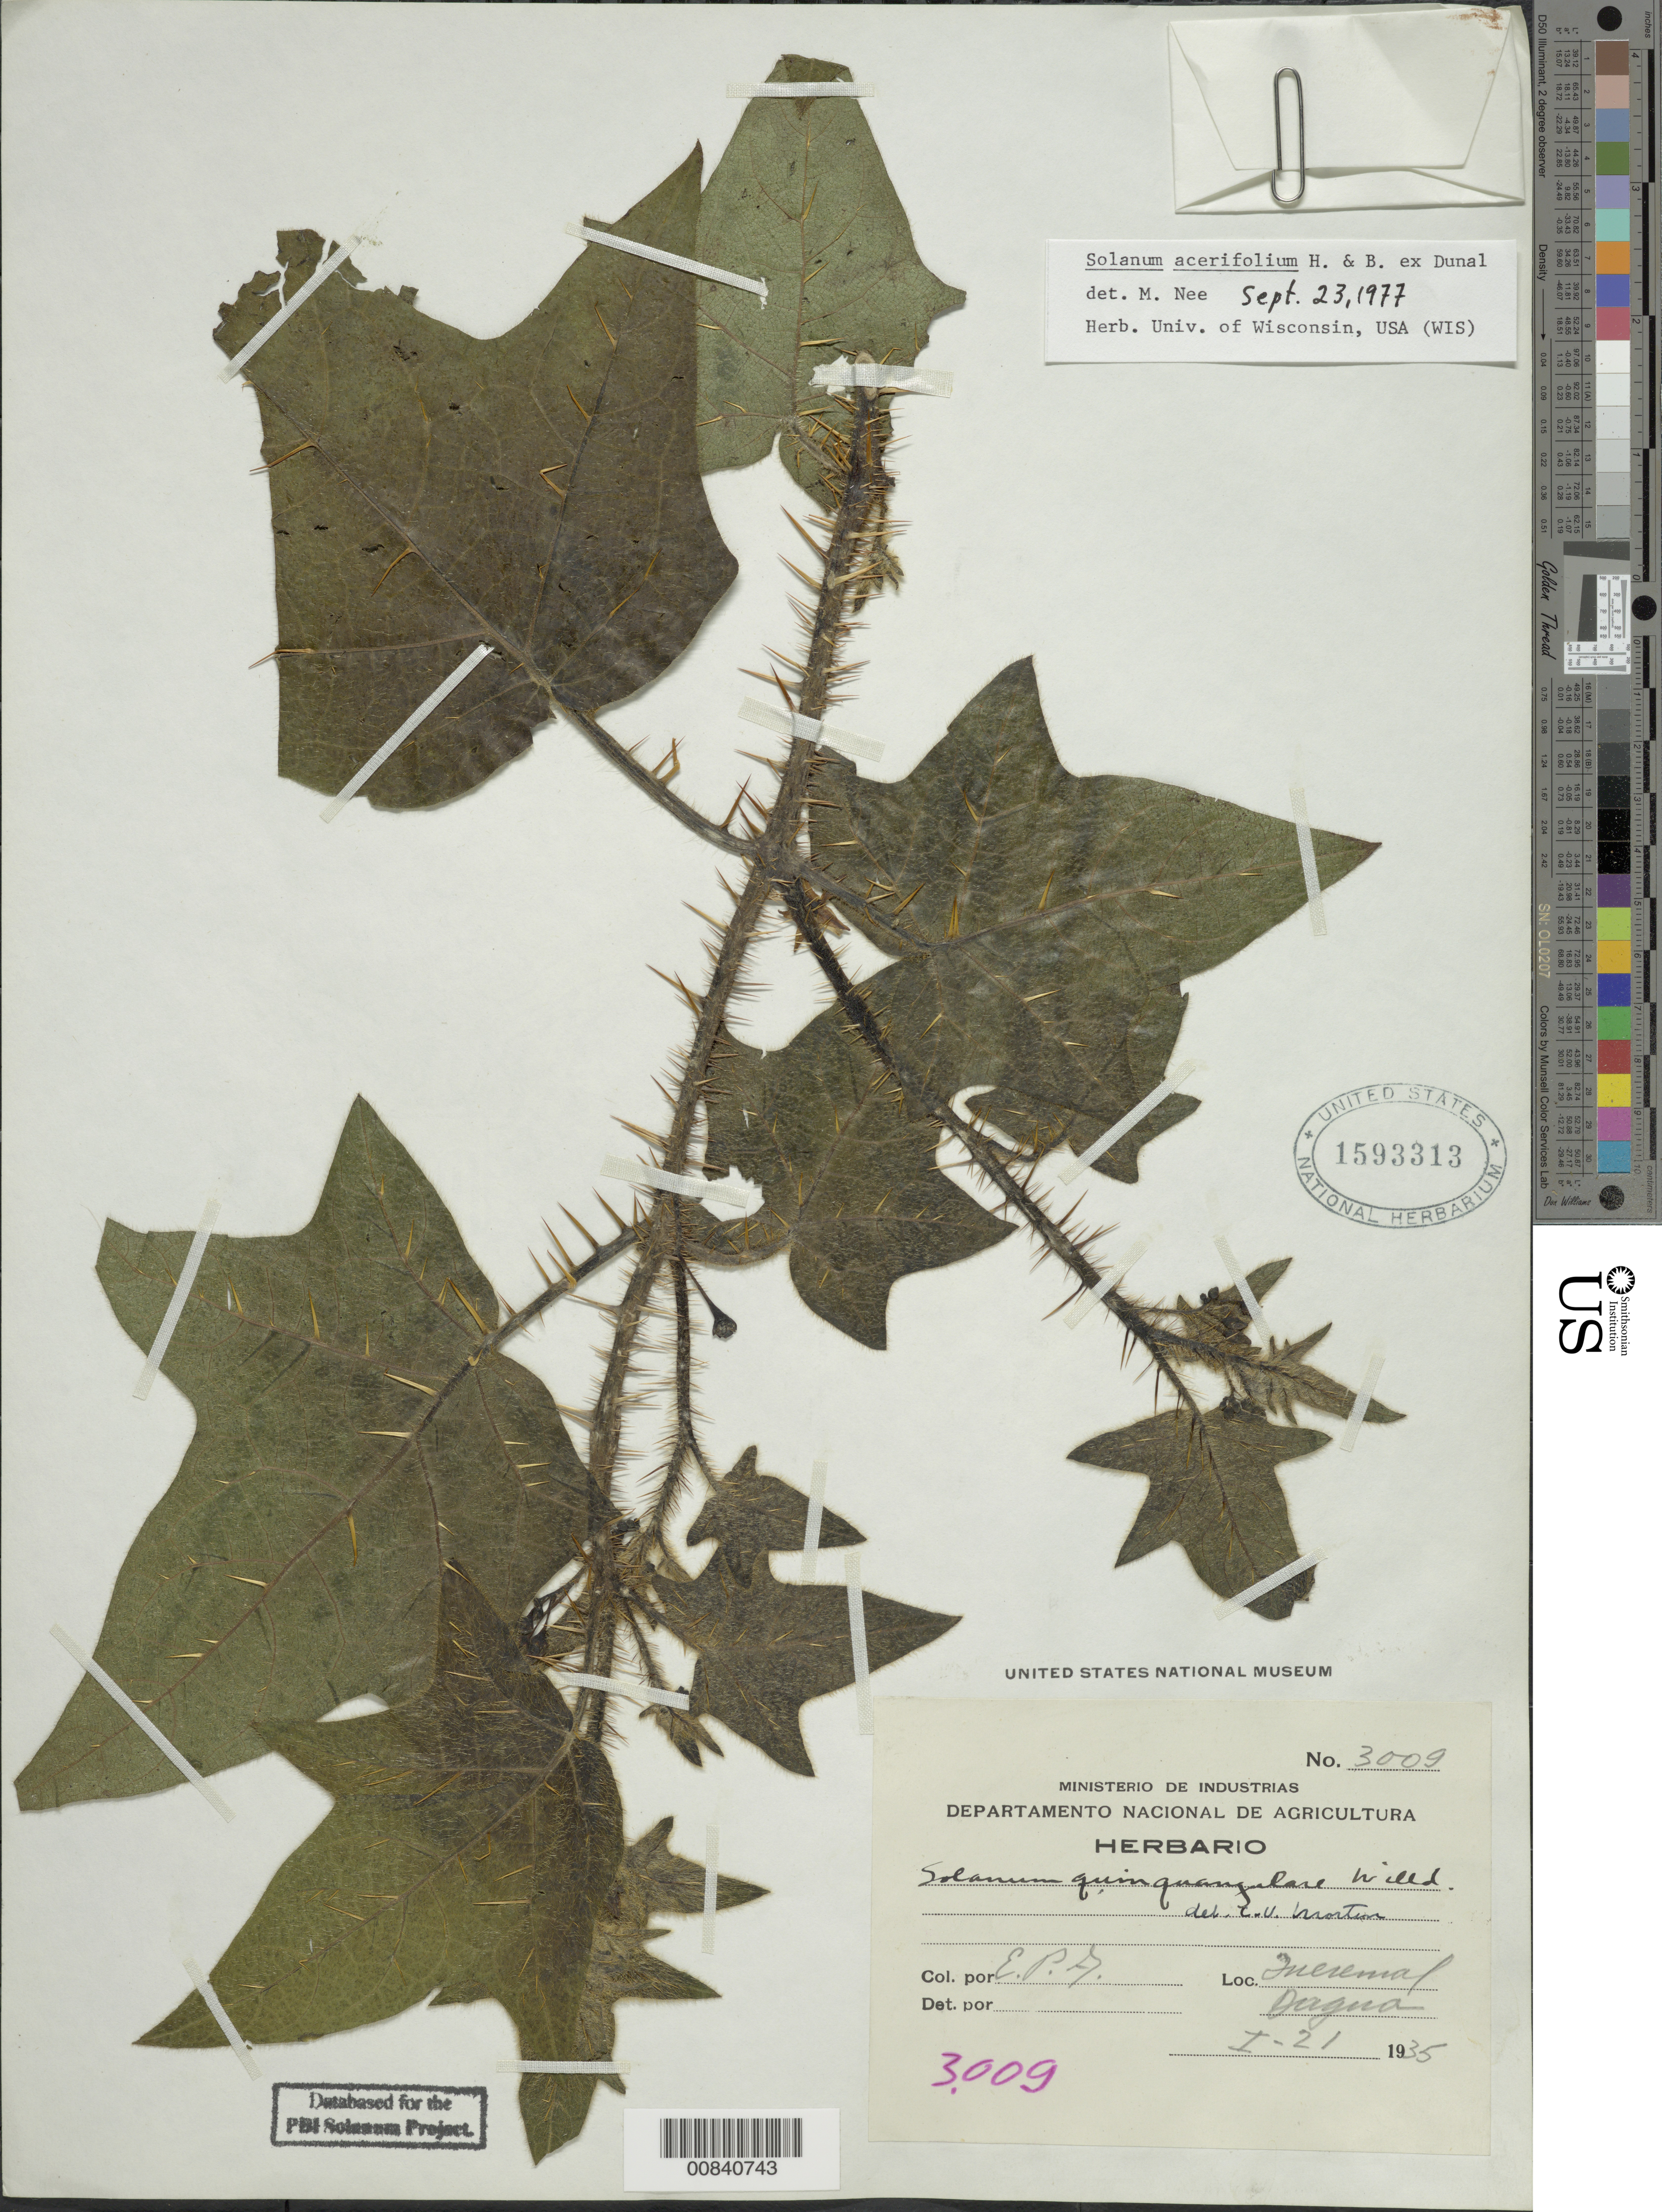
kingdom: Plantae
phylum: Tracheophyta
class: Magnoliopsida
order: Solanales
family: Solanaceae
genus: Solanum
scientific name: Solanum acerifolium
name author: Humb. & Bonpl. ex Dunal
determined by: Nee, Michael H.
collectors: E. P. Killip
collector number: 3009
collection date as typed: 21 Jan 1935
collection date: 1935-01-21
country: Colombia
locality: Fueremal? Jagua?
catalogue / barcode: US 1593313